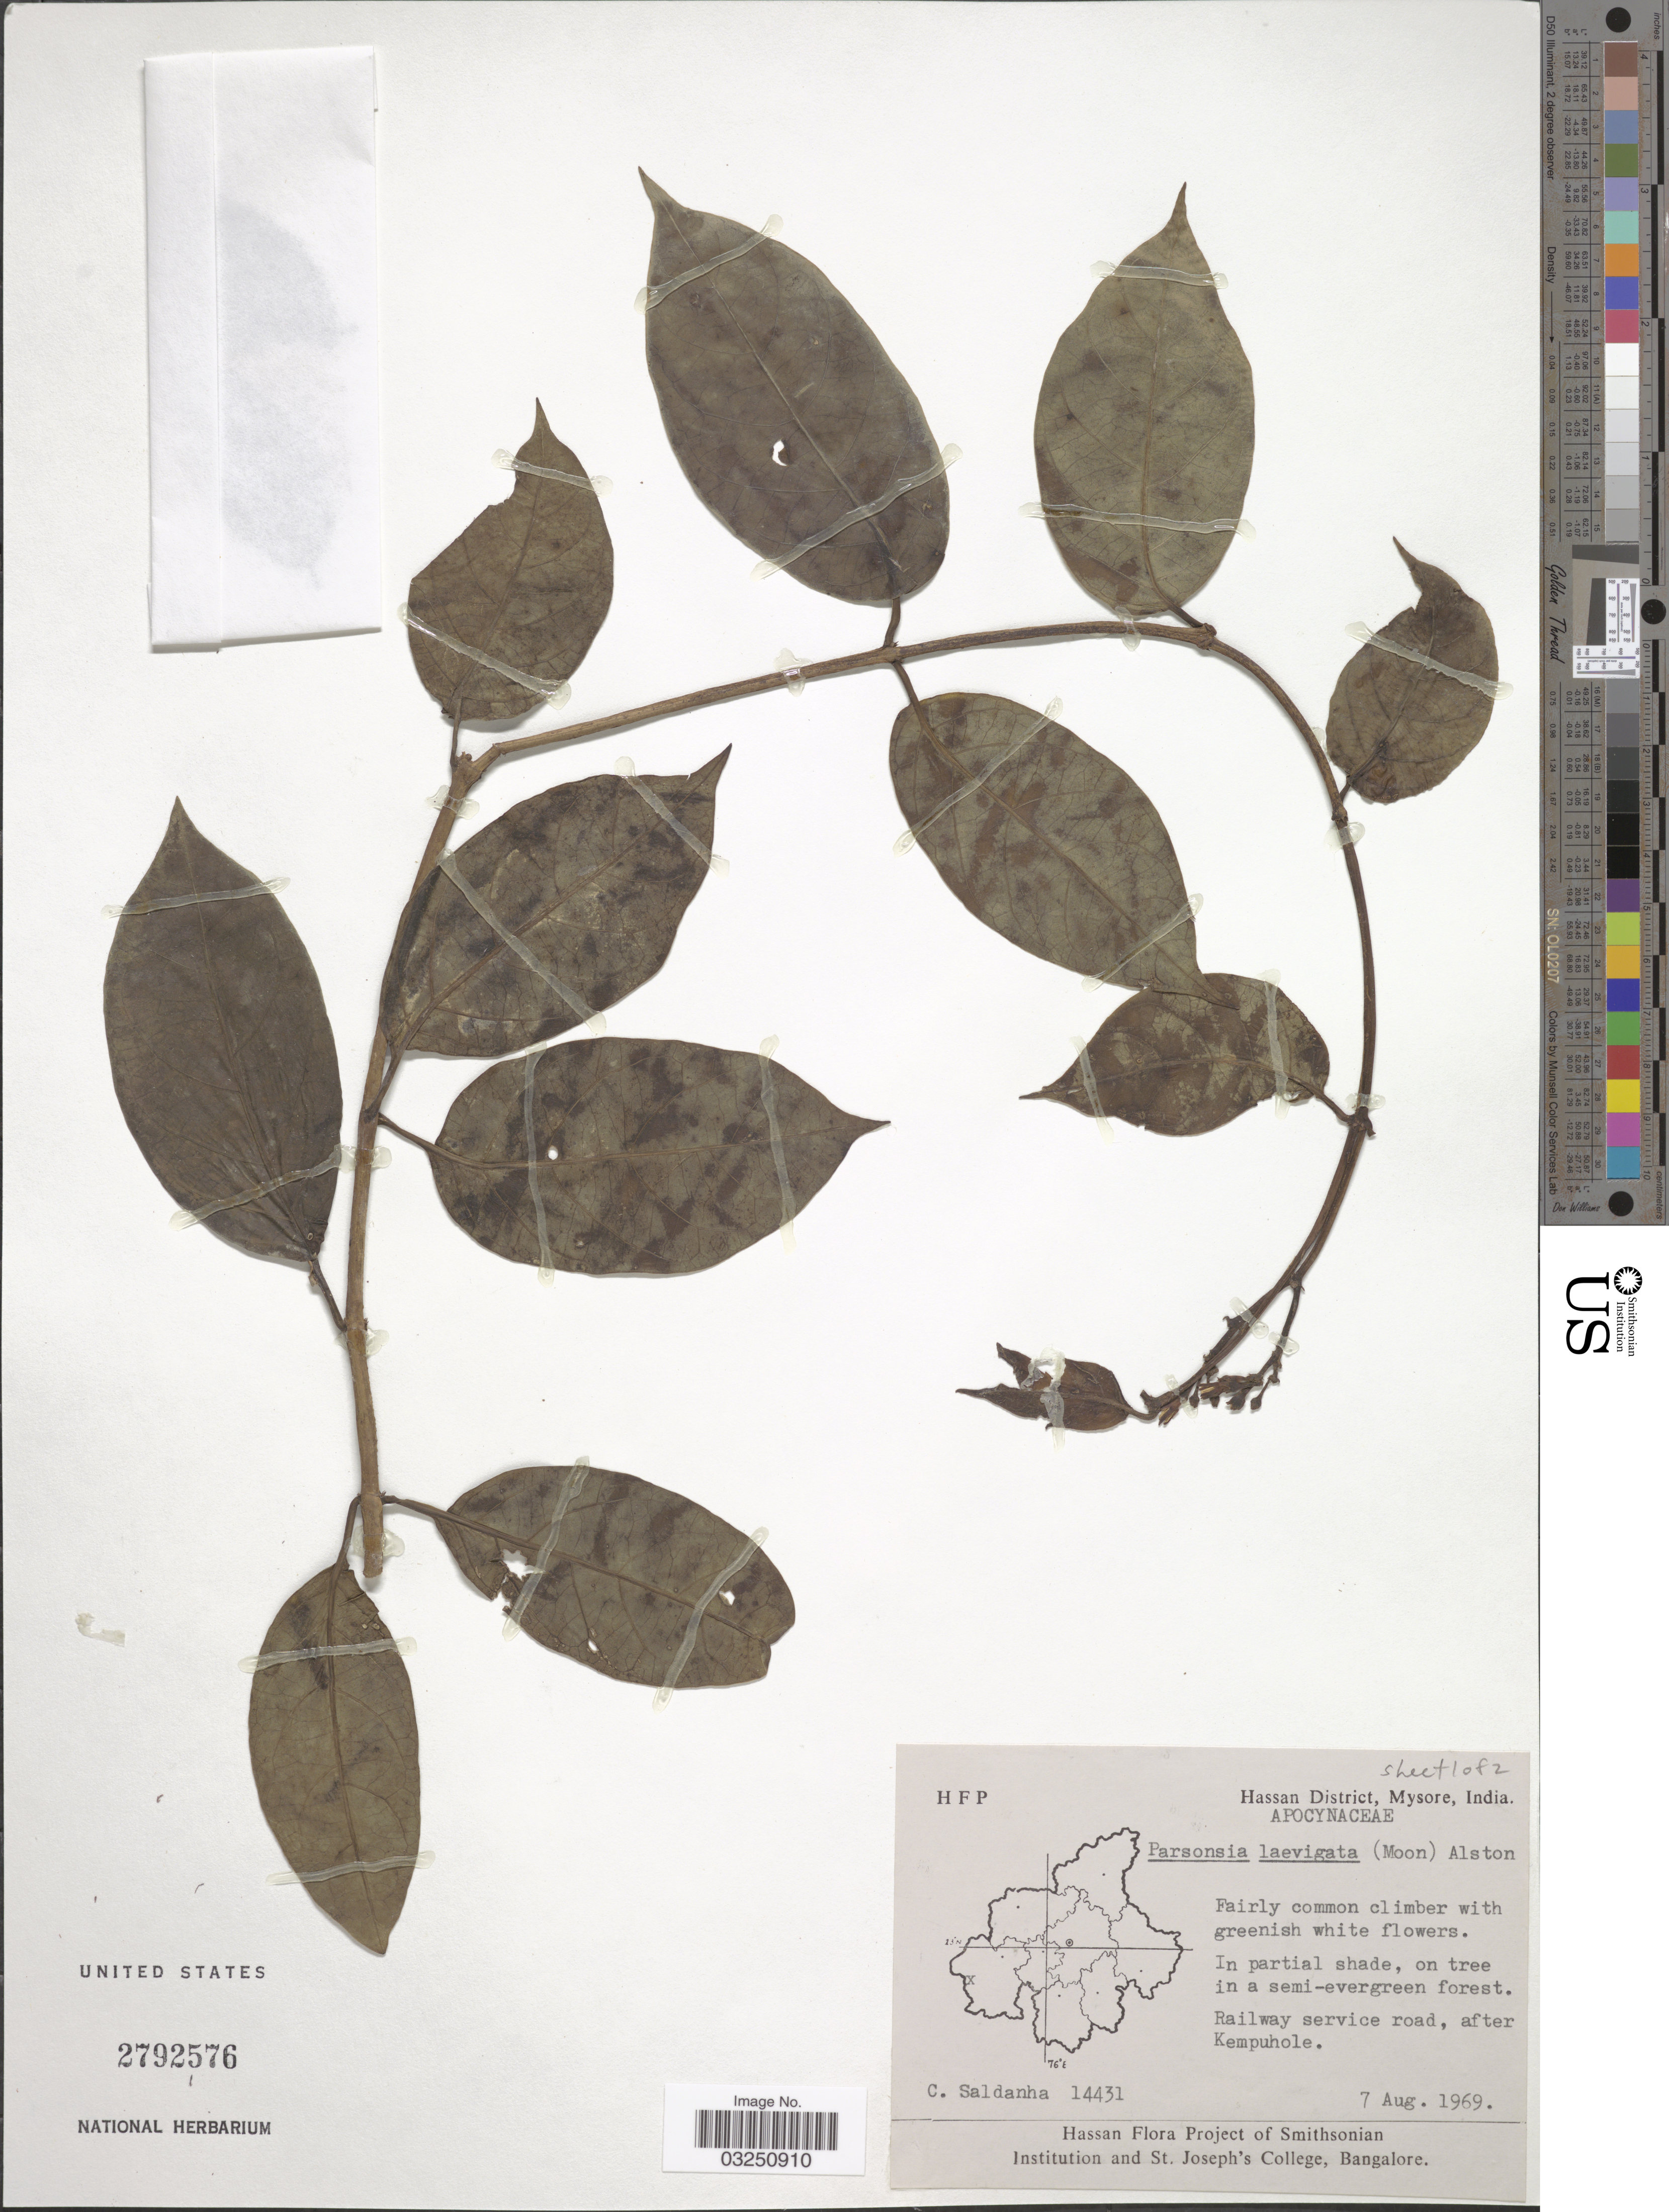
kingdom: Plantae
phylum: Tracheophyta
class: Magnoliopsida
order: Gentianales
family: Apocynaceae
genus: Parsonsia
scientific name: Parsonsia alboflavescens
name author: (Dennst.) Mabberley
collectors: C. Saldanha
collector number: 14431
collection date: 1969-08-07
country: India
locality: Hassan District, Mysore. Railway service road, after Kempuhole.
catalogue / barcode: US 2792576